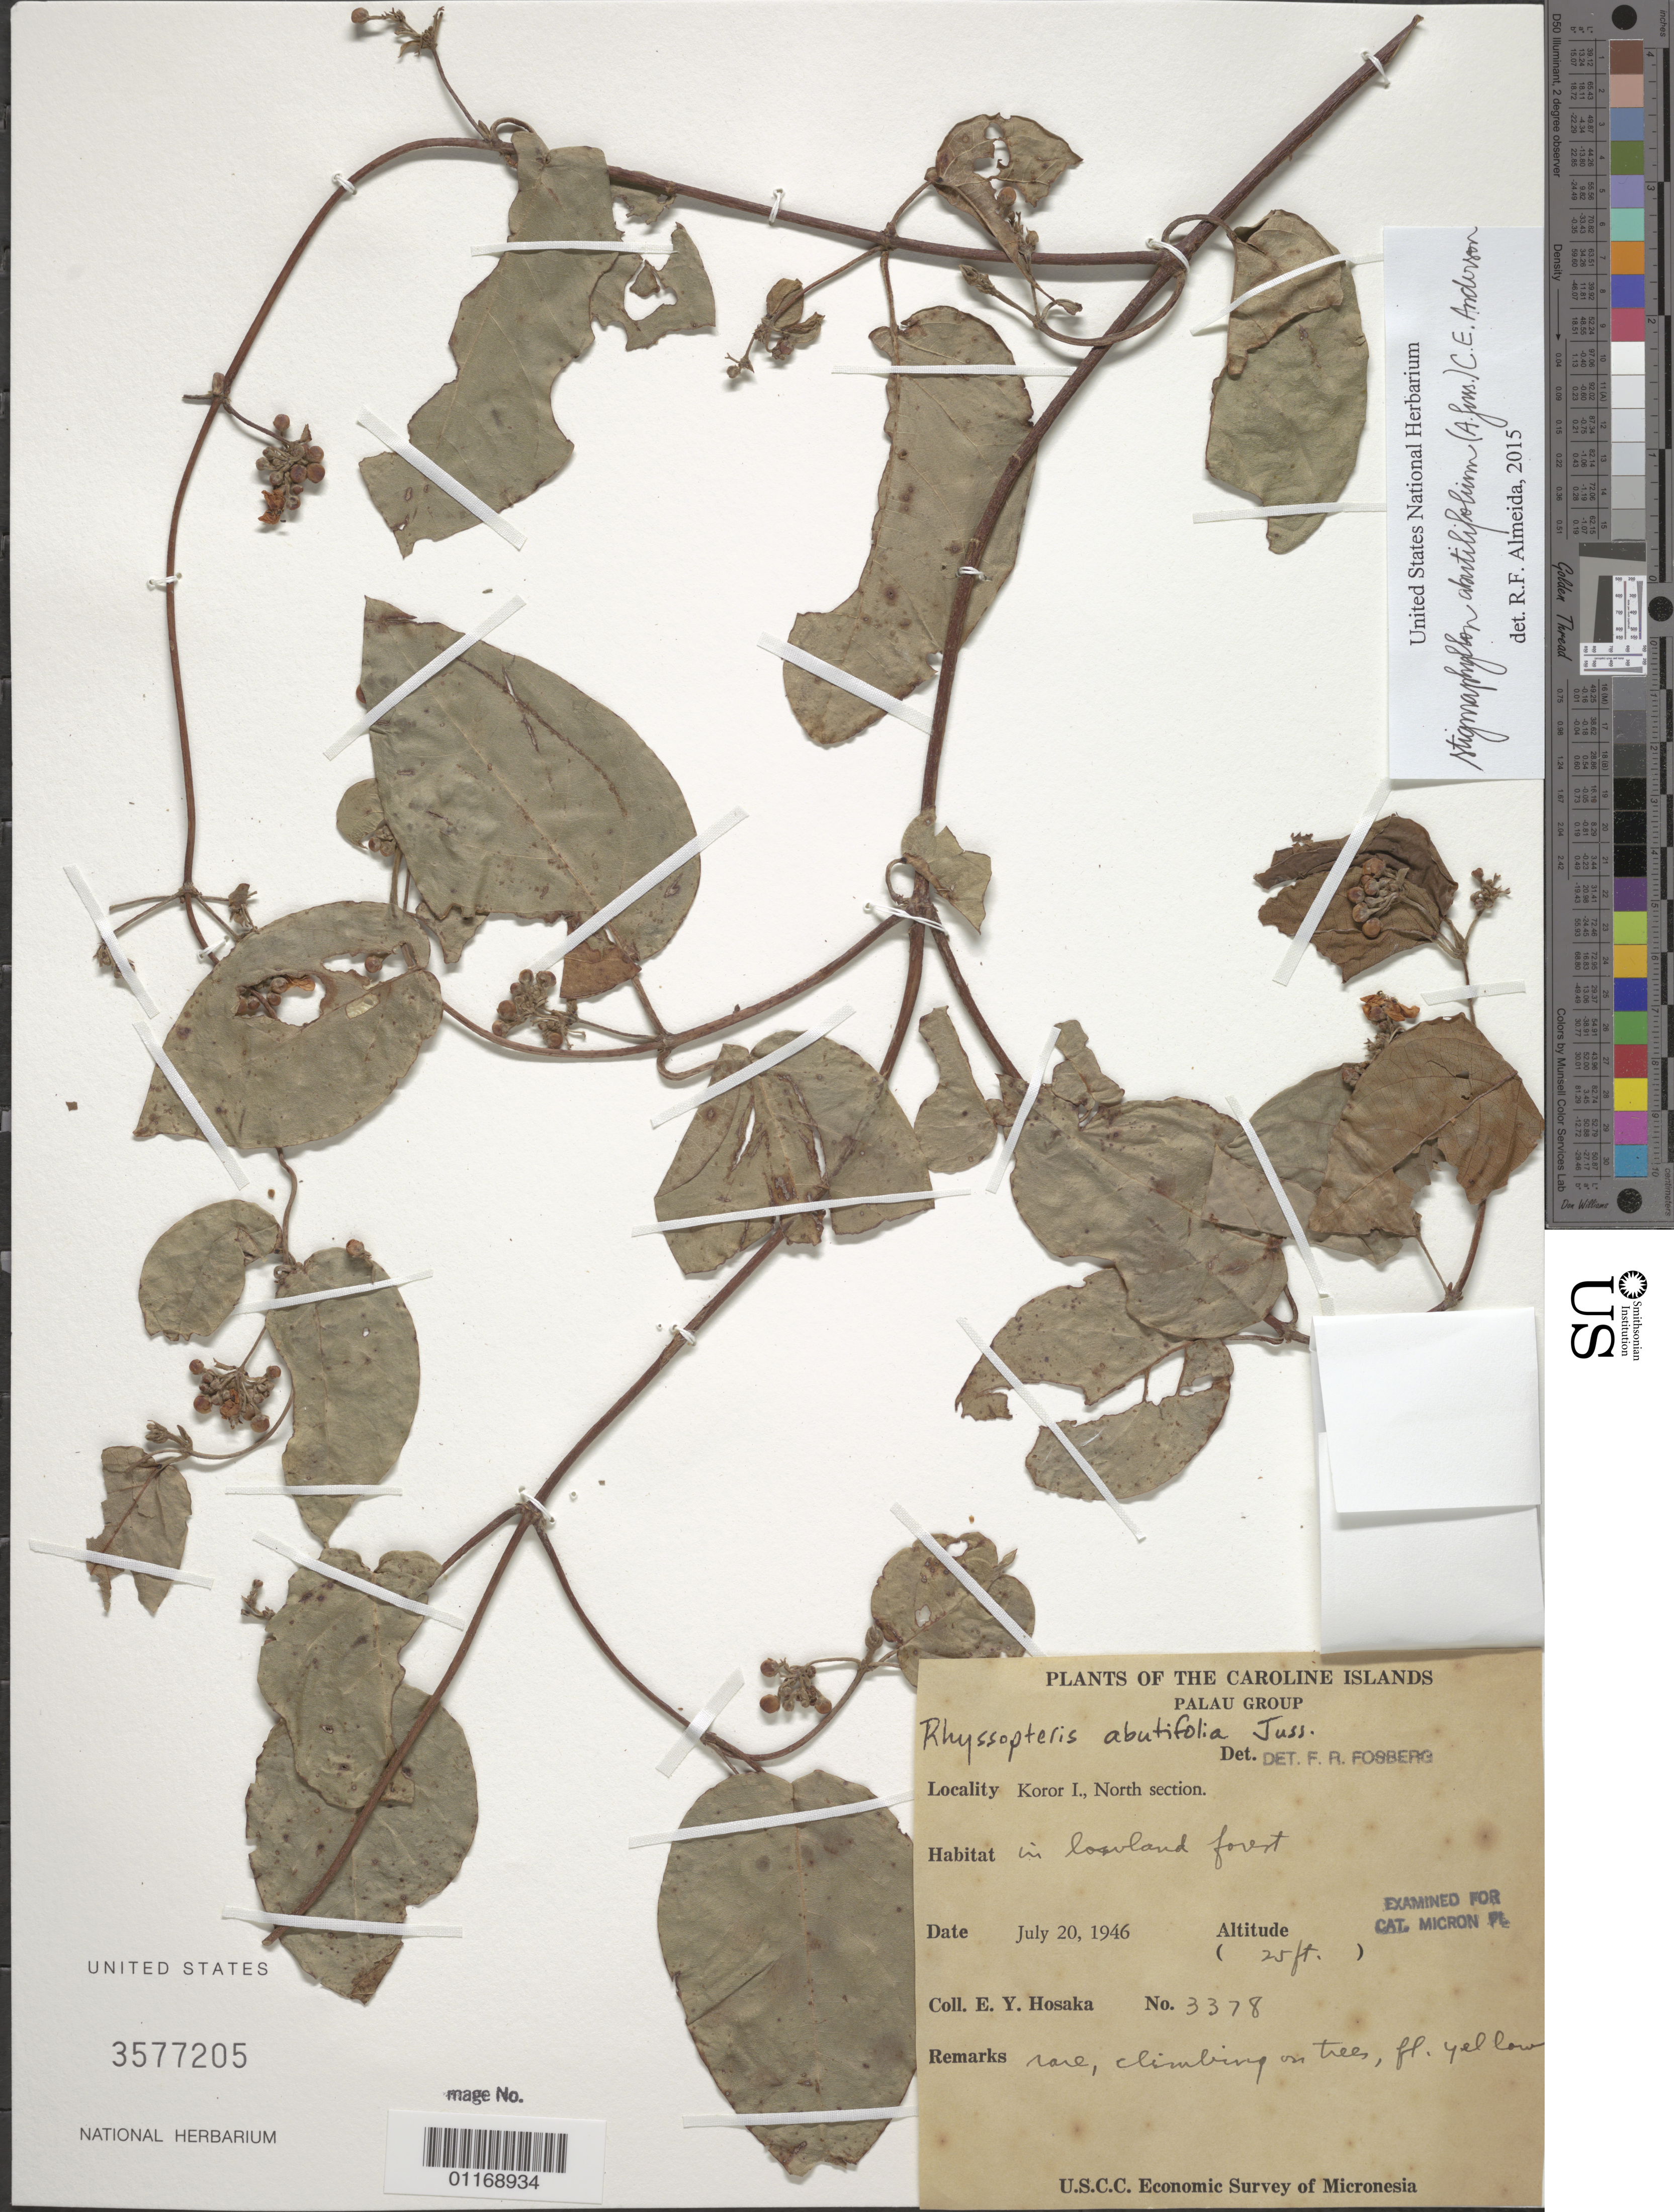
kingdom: Plantae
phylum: Tracheophyta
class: Magnoliopsida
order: Malpighiales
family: Malpighiaceae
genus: Ryssopterys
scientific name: Ryssopterys abutilifolia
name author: A. Juss.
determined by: Fosberg, F. R.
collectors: E. Y. Hosaka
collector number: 3378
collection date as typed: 20 Jul 1946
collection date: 1946-07-20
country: Palau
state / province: Koror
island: Oreor [Koror] I.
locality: North section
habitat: Lowland forest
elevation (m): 8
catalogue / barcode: US 3577205